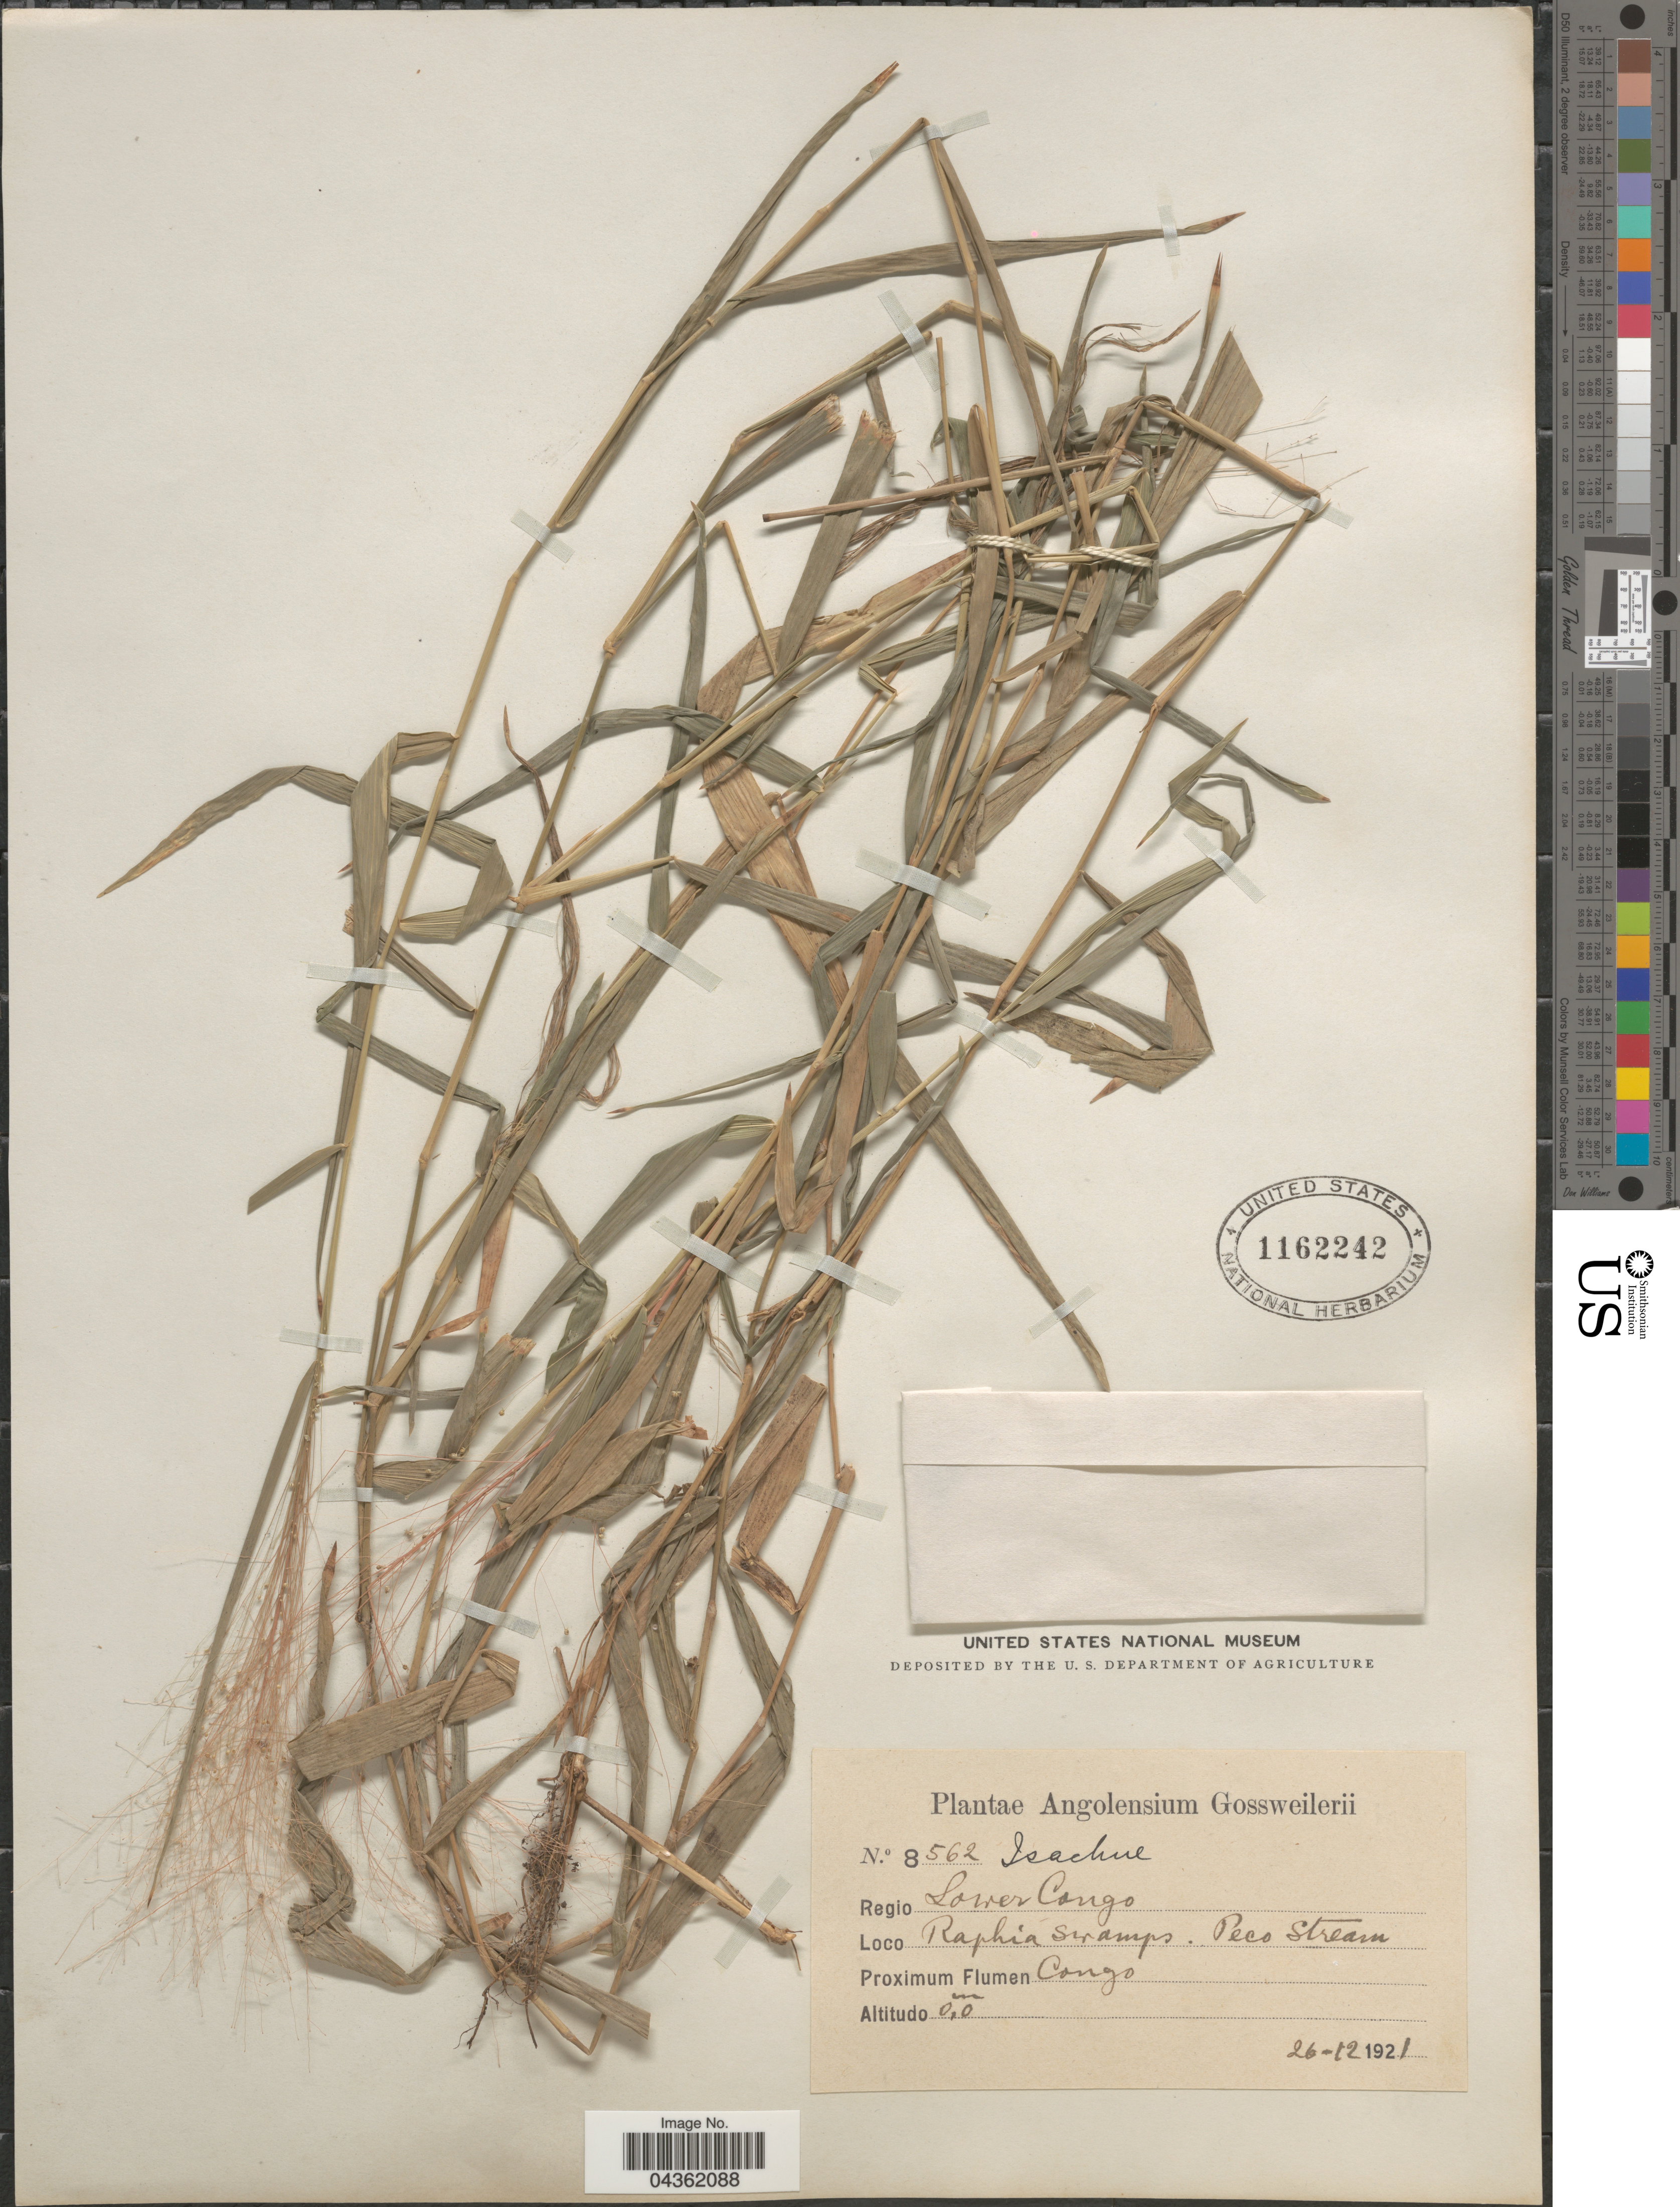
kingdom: Plantae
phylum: Tracheophyta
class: Liliopsida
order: Poales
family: Poaceae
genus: Isachne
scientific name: Isachne albens var. buettneri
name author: (Veldkamp & Buettm.) Veldkamp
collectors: -. Gossweiler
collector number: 8562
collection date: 1921-12-26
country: Angola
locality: Regio Lower Congo. Raphia swamps. Peco Stream. Proximum Flumen Congo.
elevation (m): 0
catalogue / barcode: US 1162242